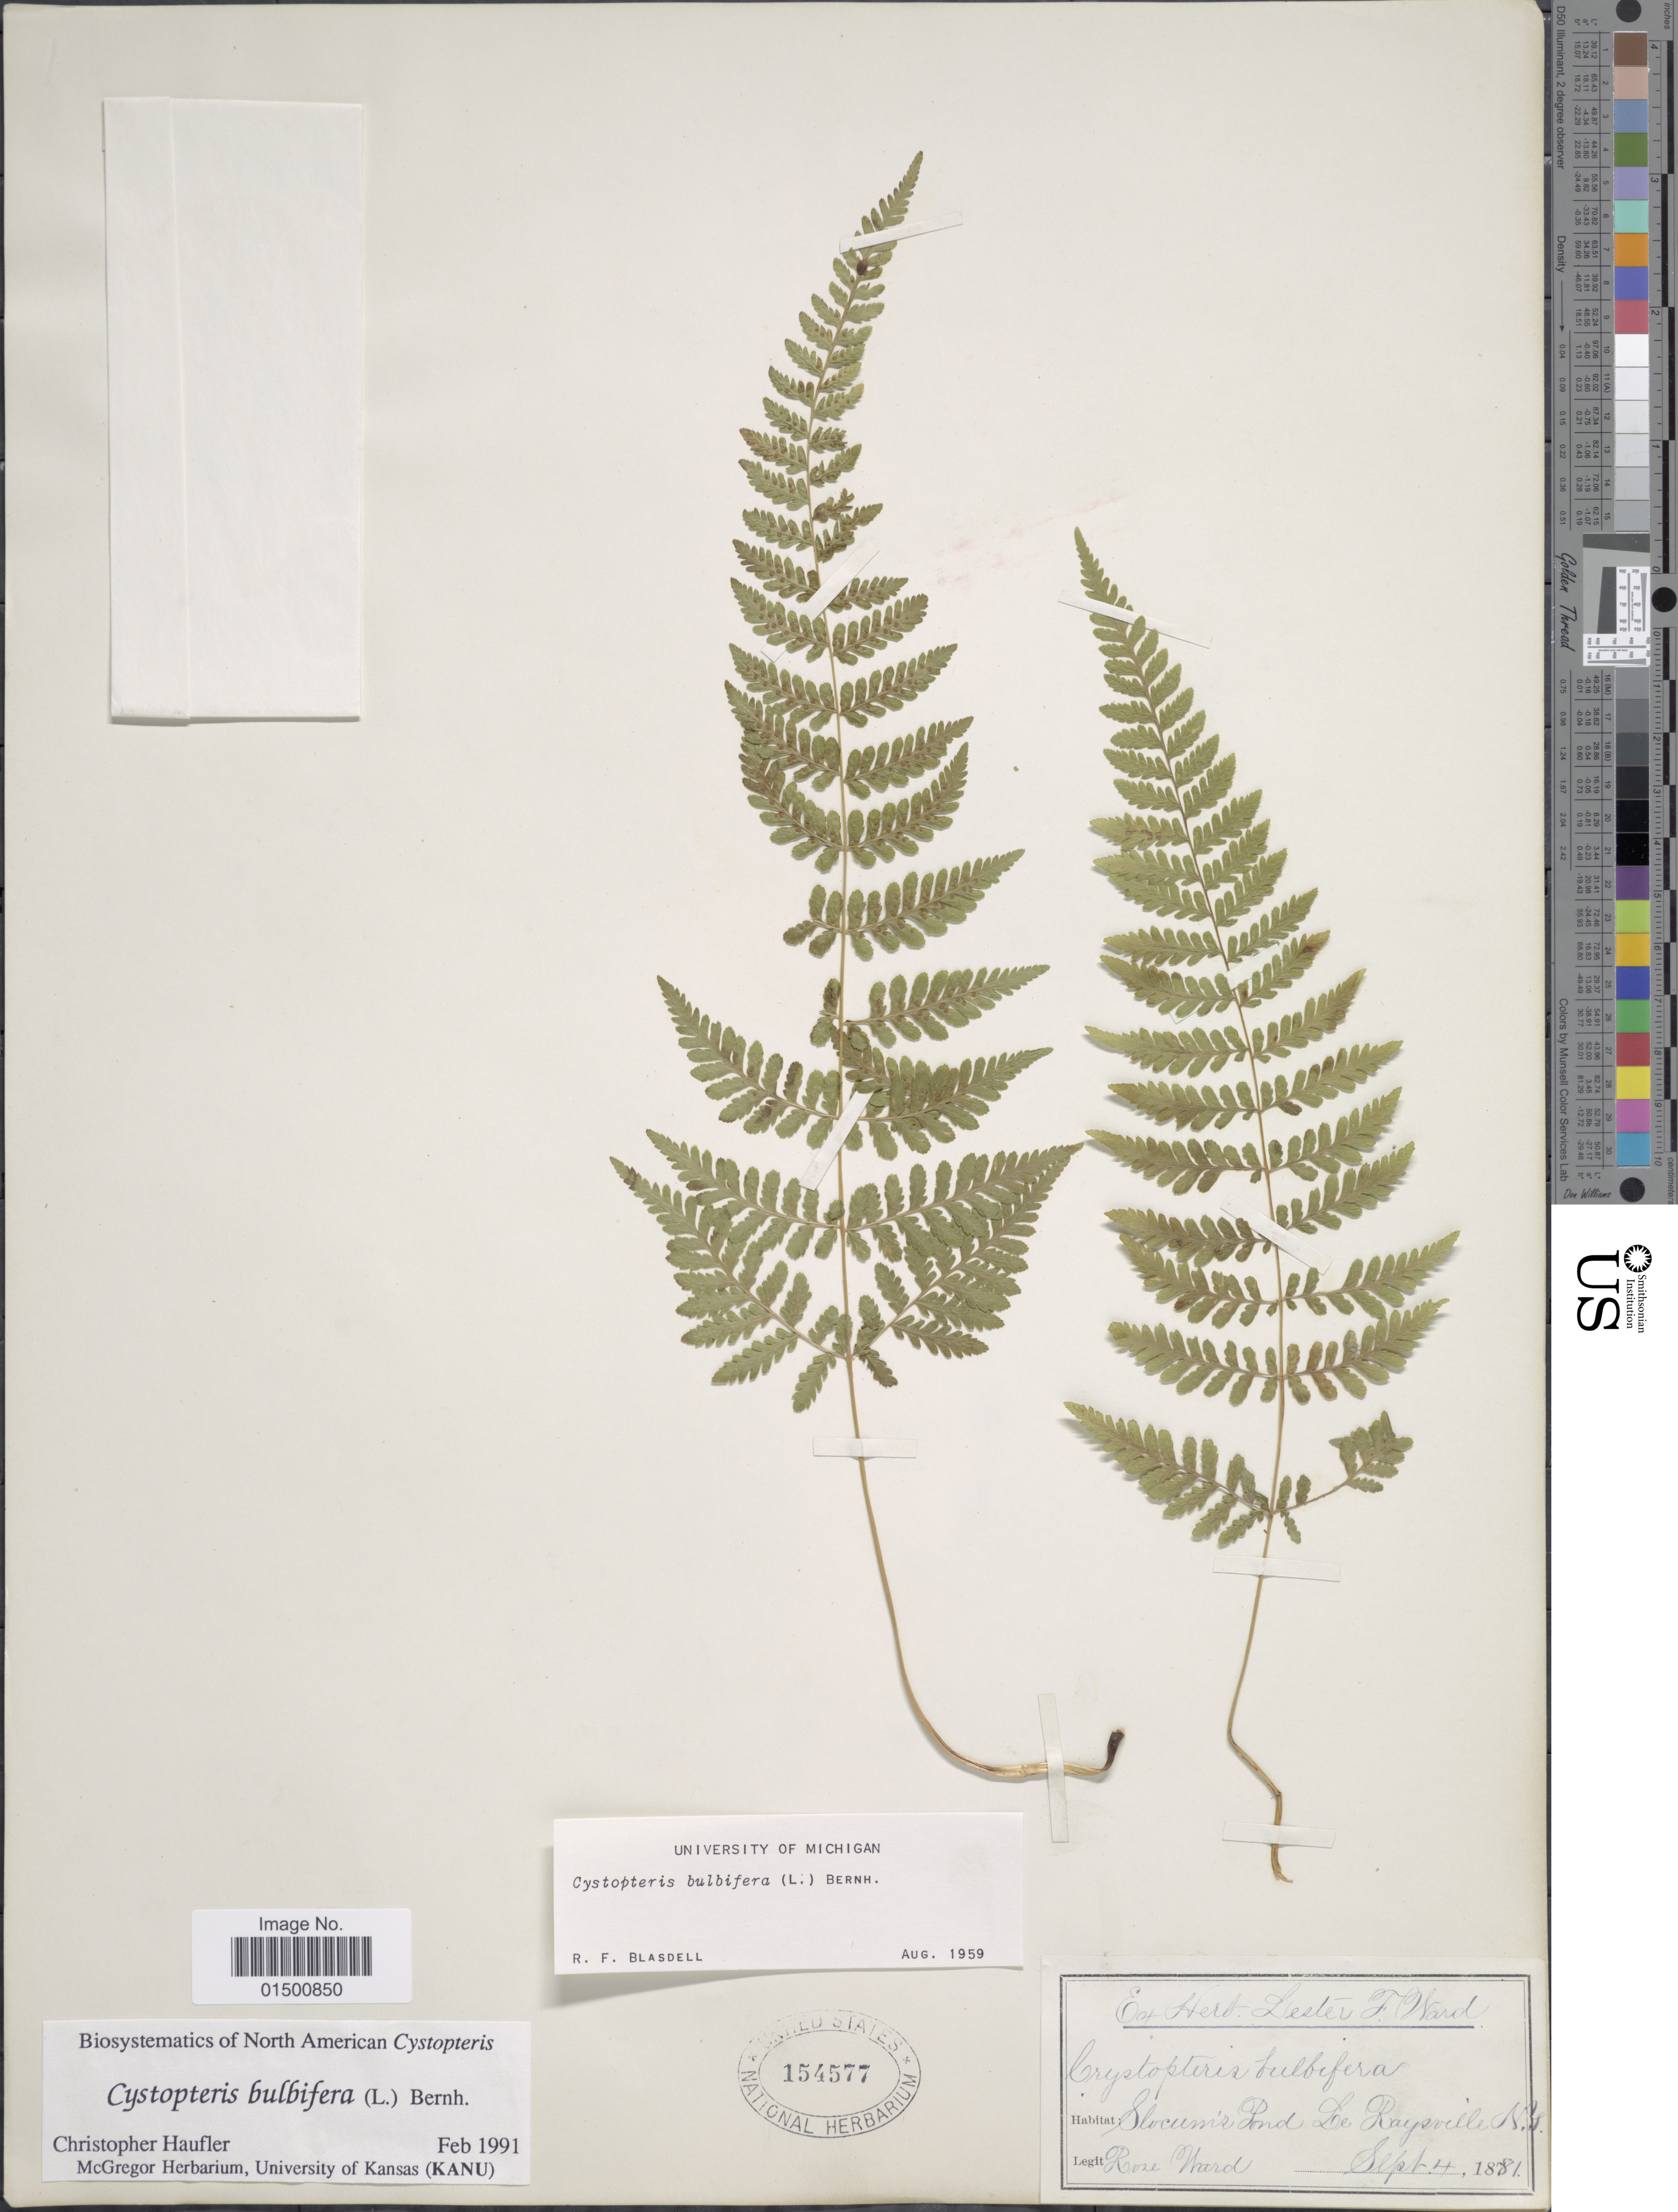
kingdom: Plantae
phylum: Tracheophyta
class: Polypodiopsida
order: Polypodiales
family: Cystopteridaceae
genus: Cystopteris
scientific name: Cystopteris bulbifera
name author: (L.) Bernh.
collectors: R. Ward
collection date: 1881-09-04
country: United States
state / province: New York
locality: Slocum's Pond, Le Raysville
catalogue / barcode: US 154577